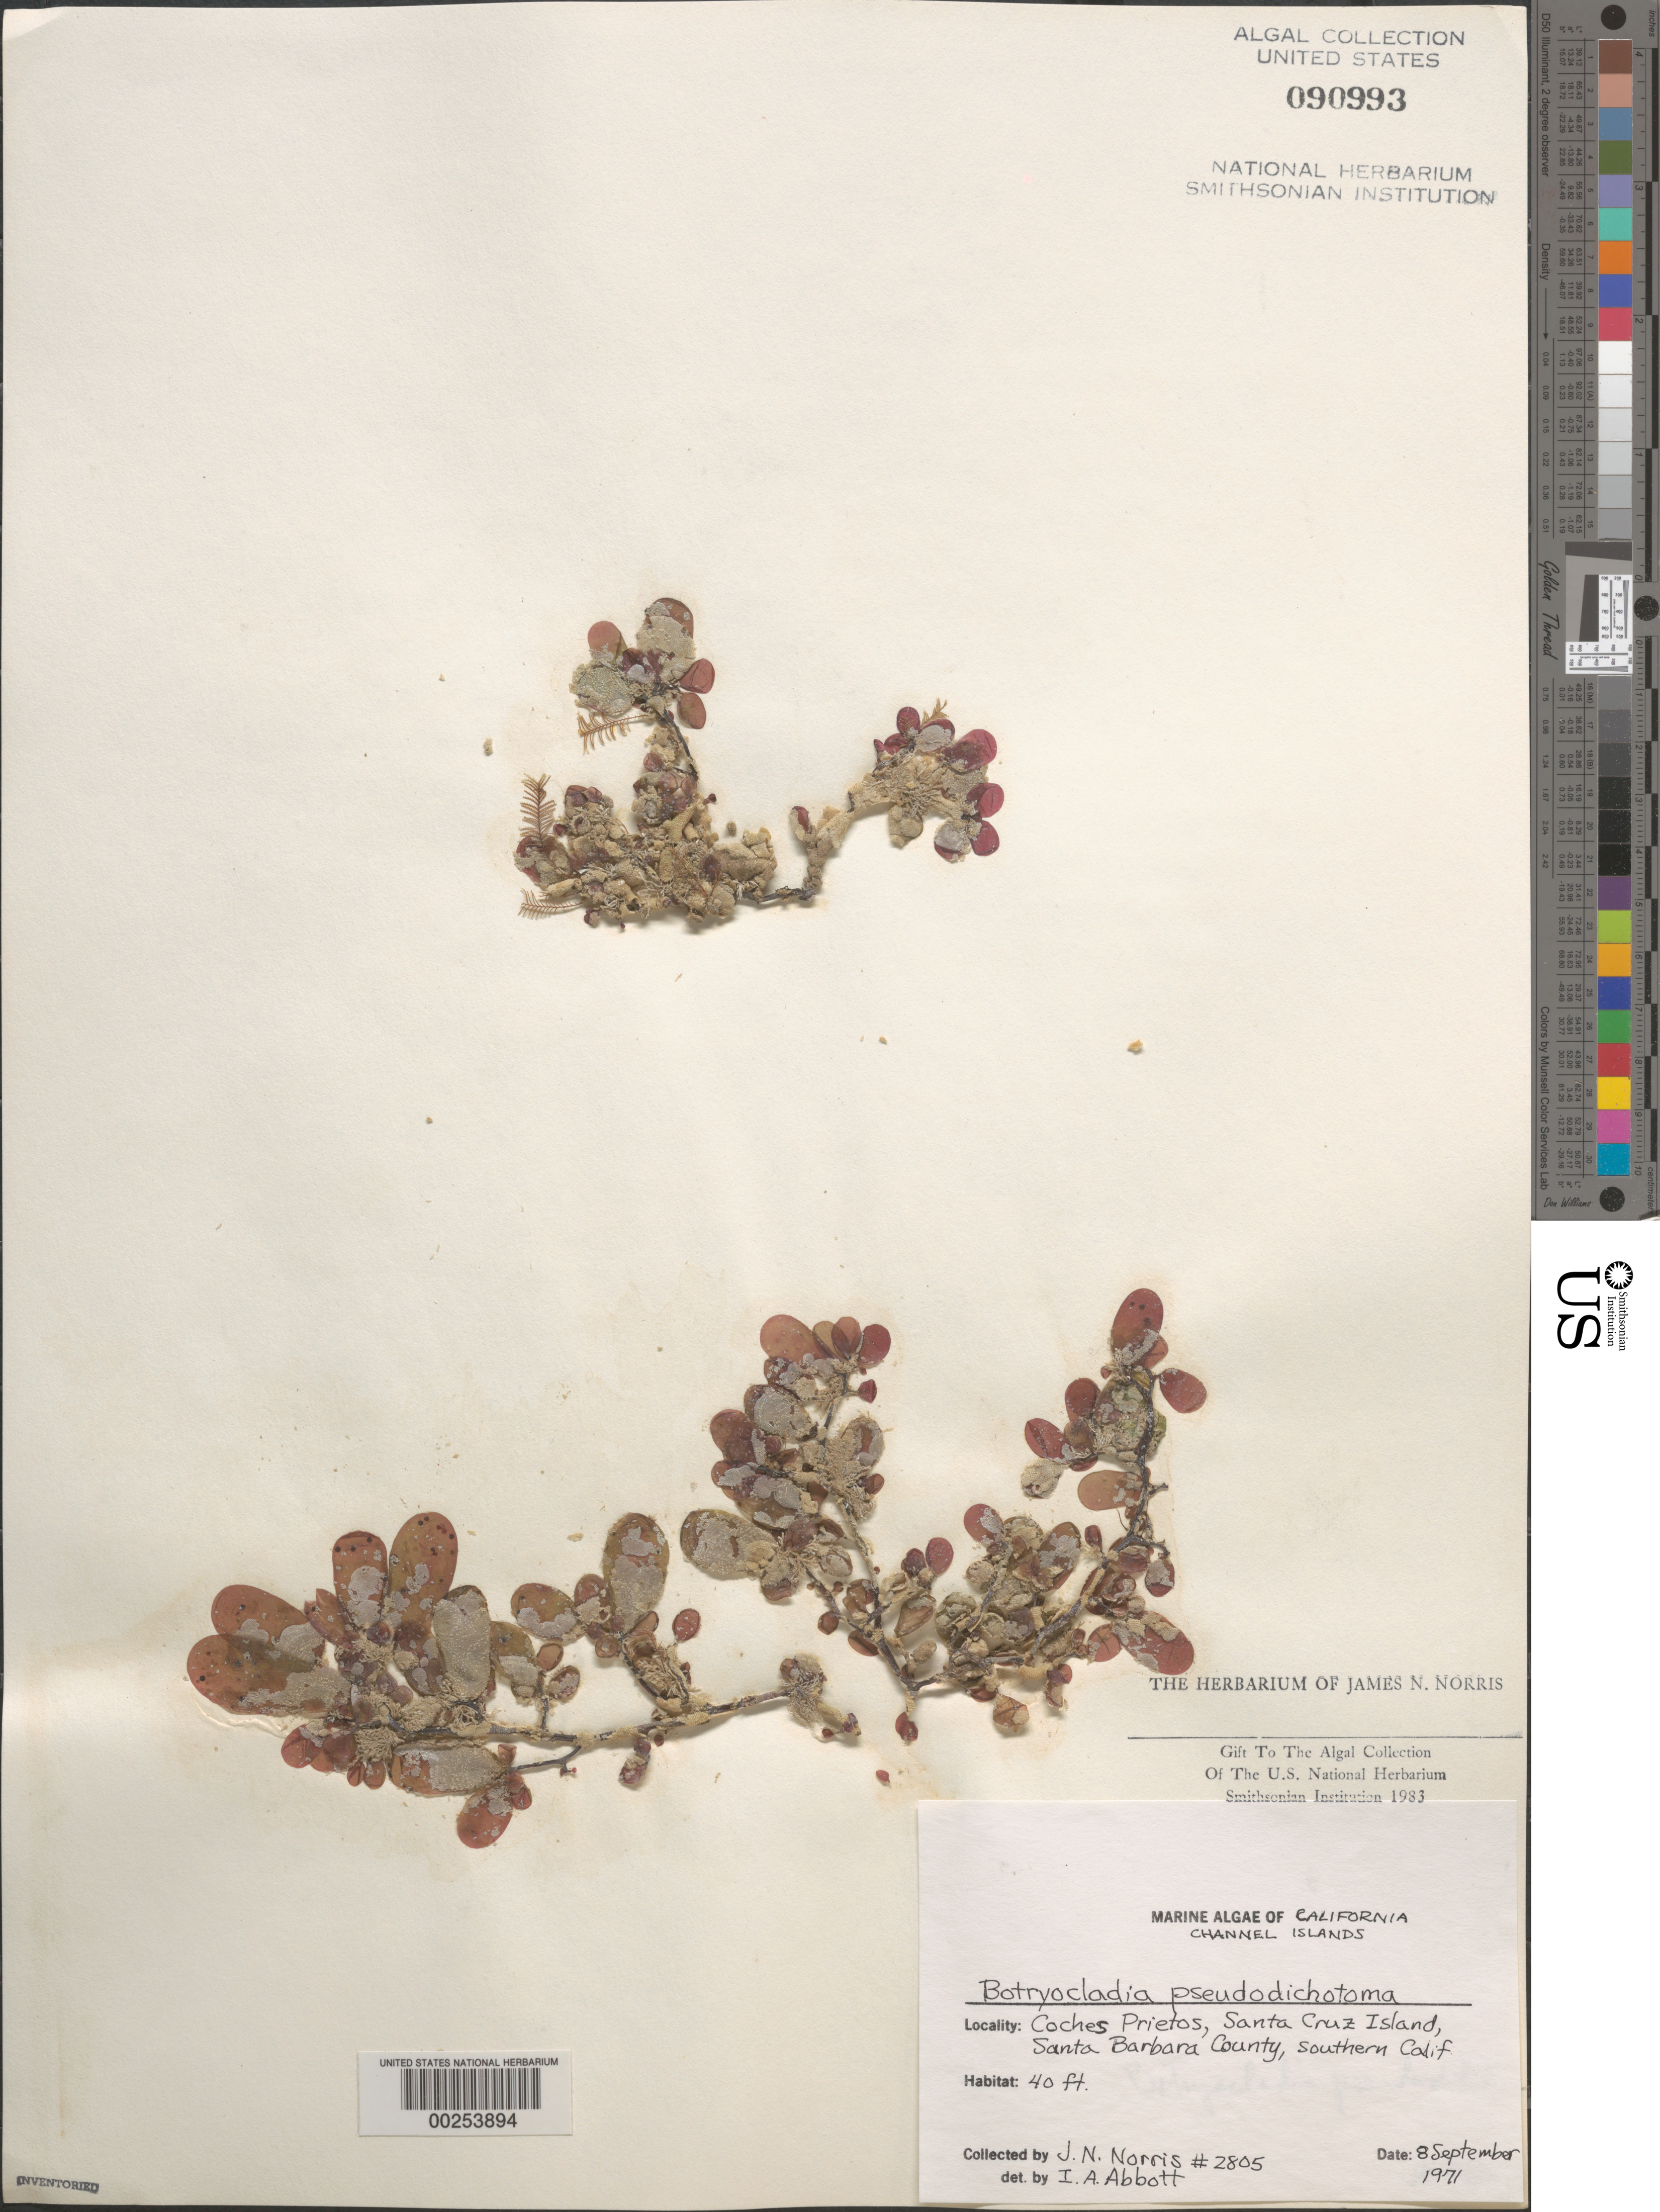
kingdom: Plantae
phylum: Rhodophyta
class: Florideophyceae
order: Rhodymeniales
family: Rhodymeniaceae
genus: Botryocladia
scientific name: Botryocladia pseudodichotoma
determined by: Abbott, Isabella A.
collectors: J. N. Norris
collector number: JN-2805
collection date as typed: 08 Sep 1971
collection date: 1971-09-08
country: United States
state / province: California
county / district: Santa Barbara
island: Santa Cruz Island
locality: Coches Prietos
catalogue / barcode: US 90993